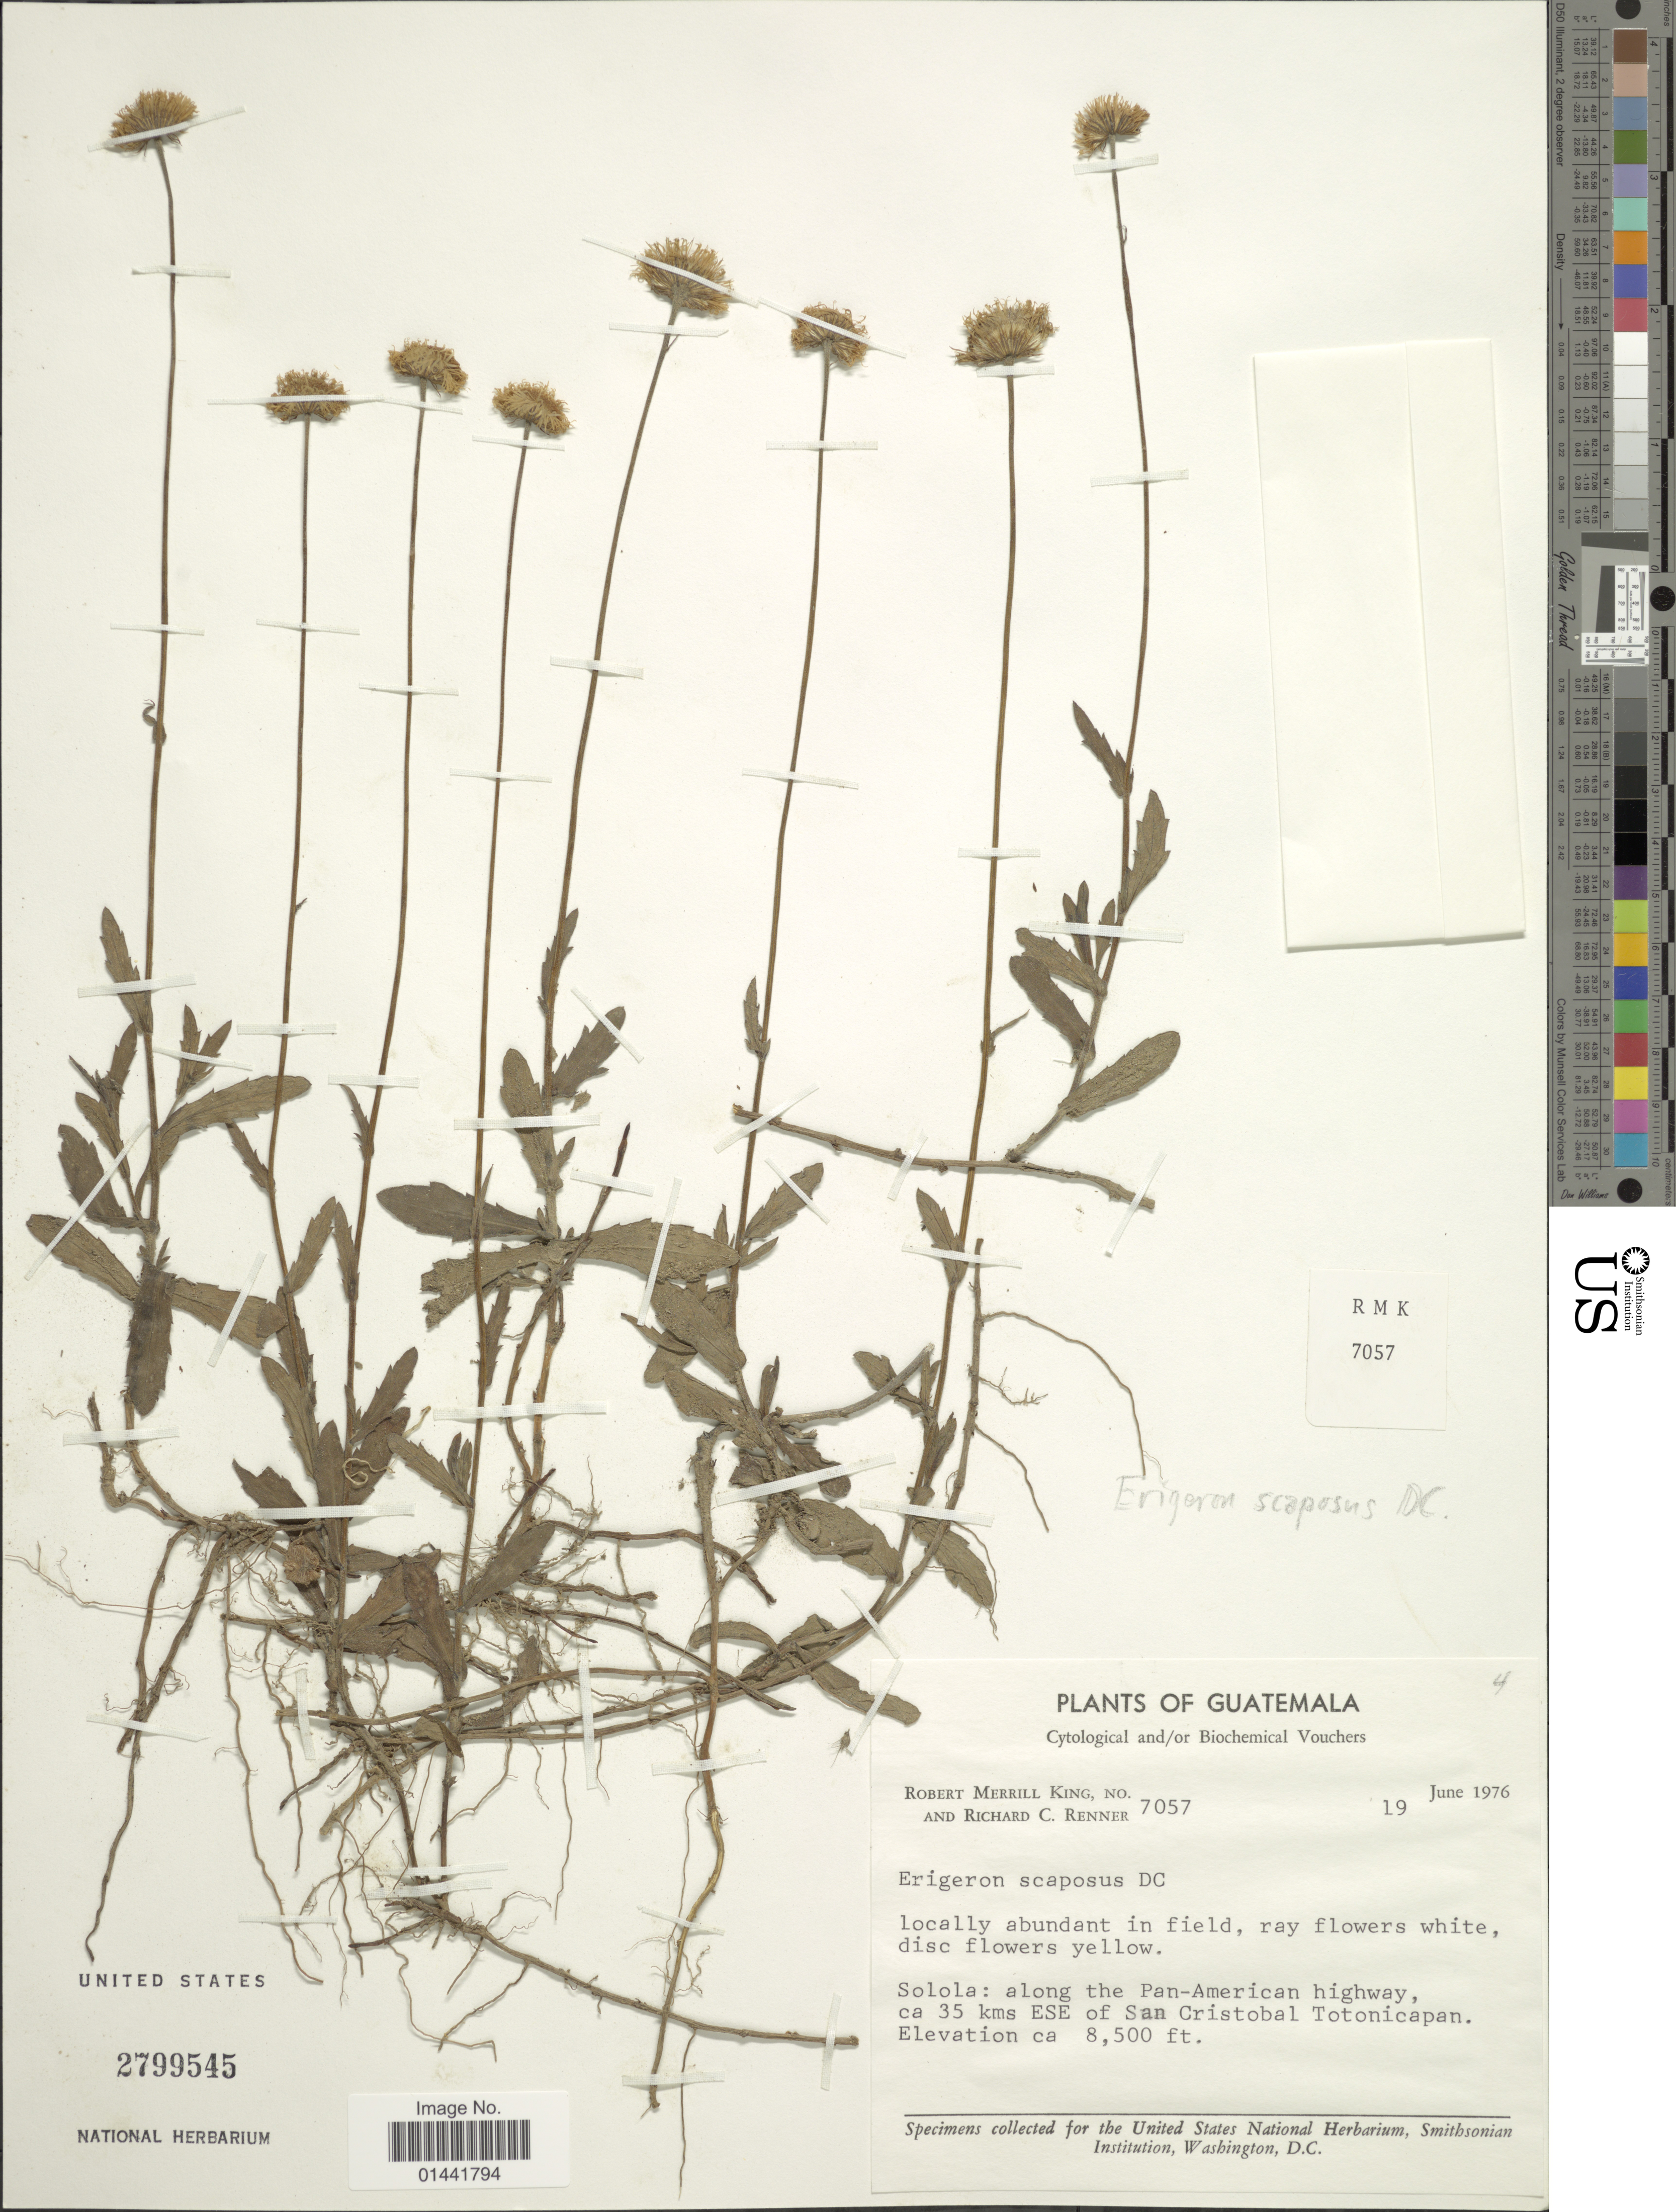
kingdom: Plantae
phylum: Tracheophyta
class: Magnoliopsida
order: Asterales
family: Asteraceae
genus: Erigeron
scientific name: Erigeron scaposus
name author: DC.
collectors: R. M. King & R. C. Renner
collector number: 7057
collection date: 1976-06-19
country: Guatemala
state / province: Sololá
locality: Along the Pan-American highway, ca. 35 kms ESE of San Cristobal Totonicapan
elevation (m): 2591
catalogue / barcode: US 2799545